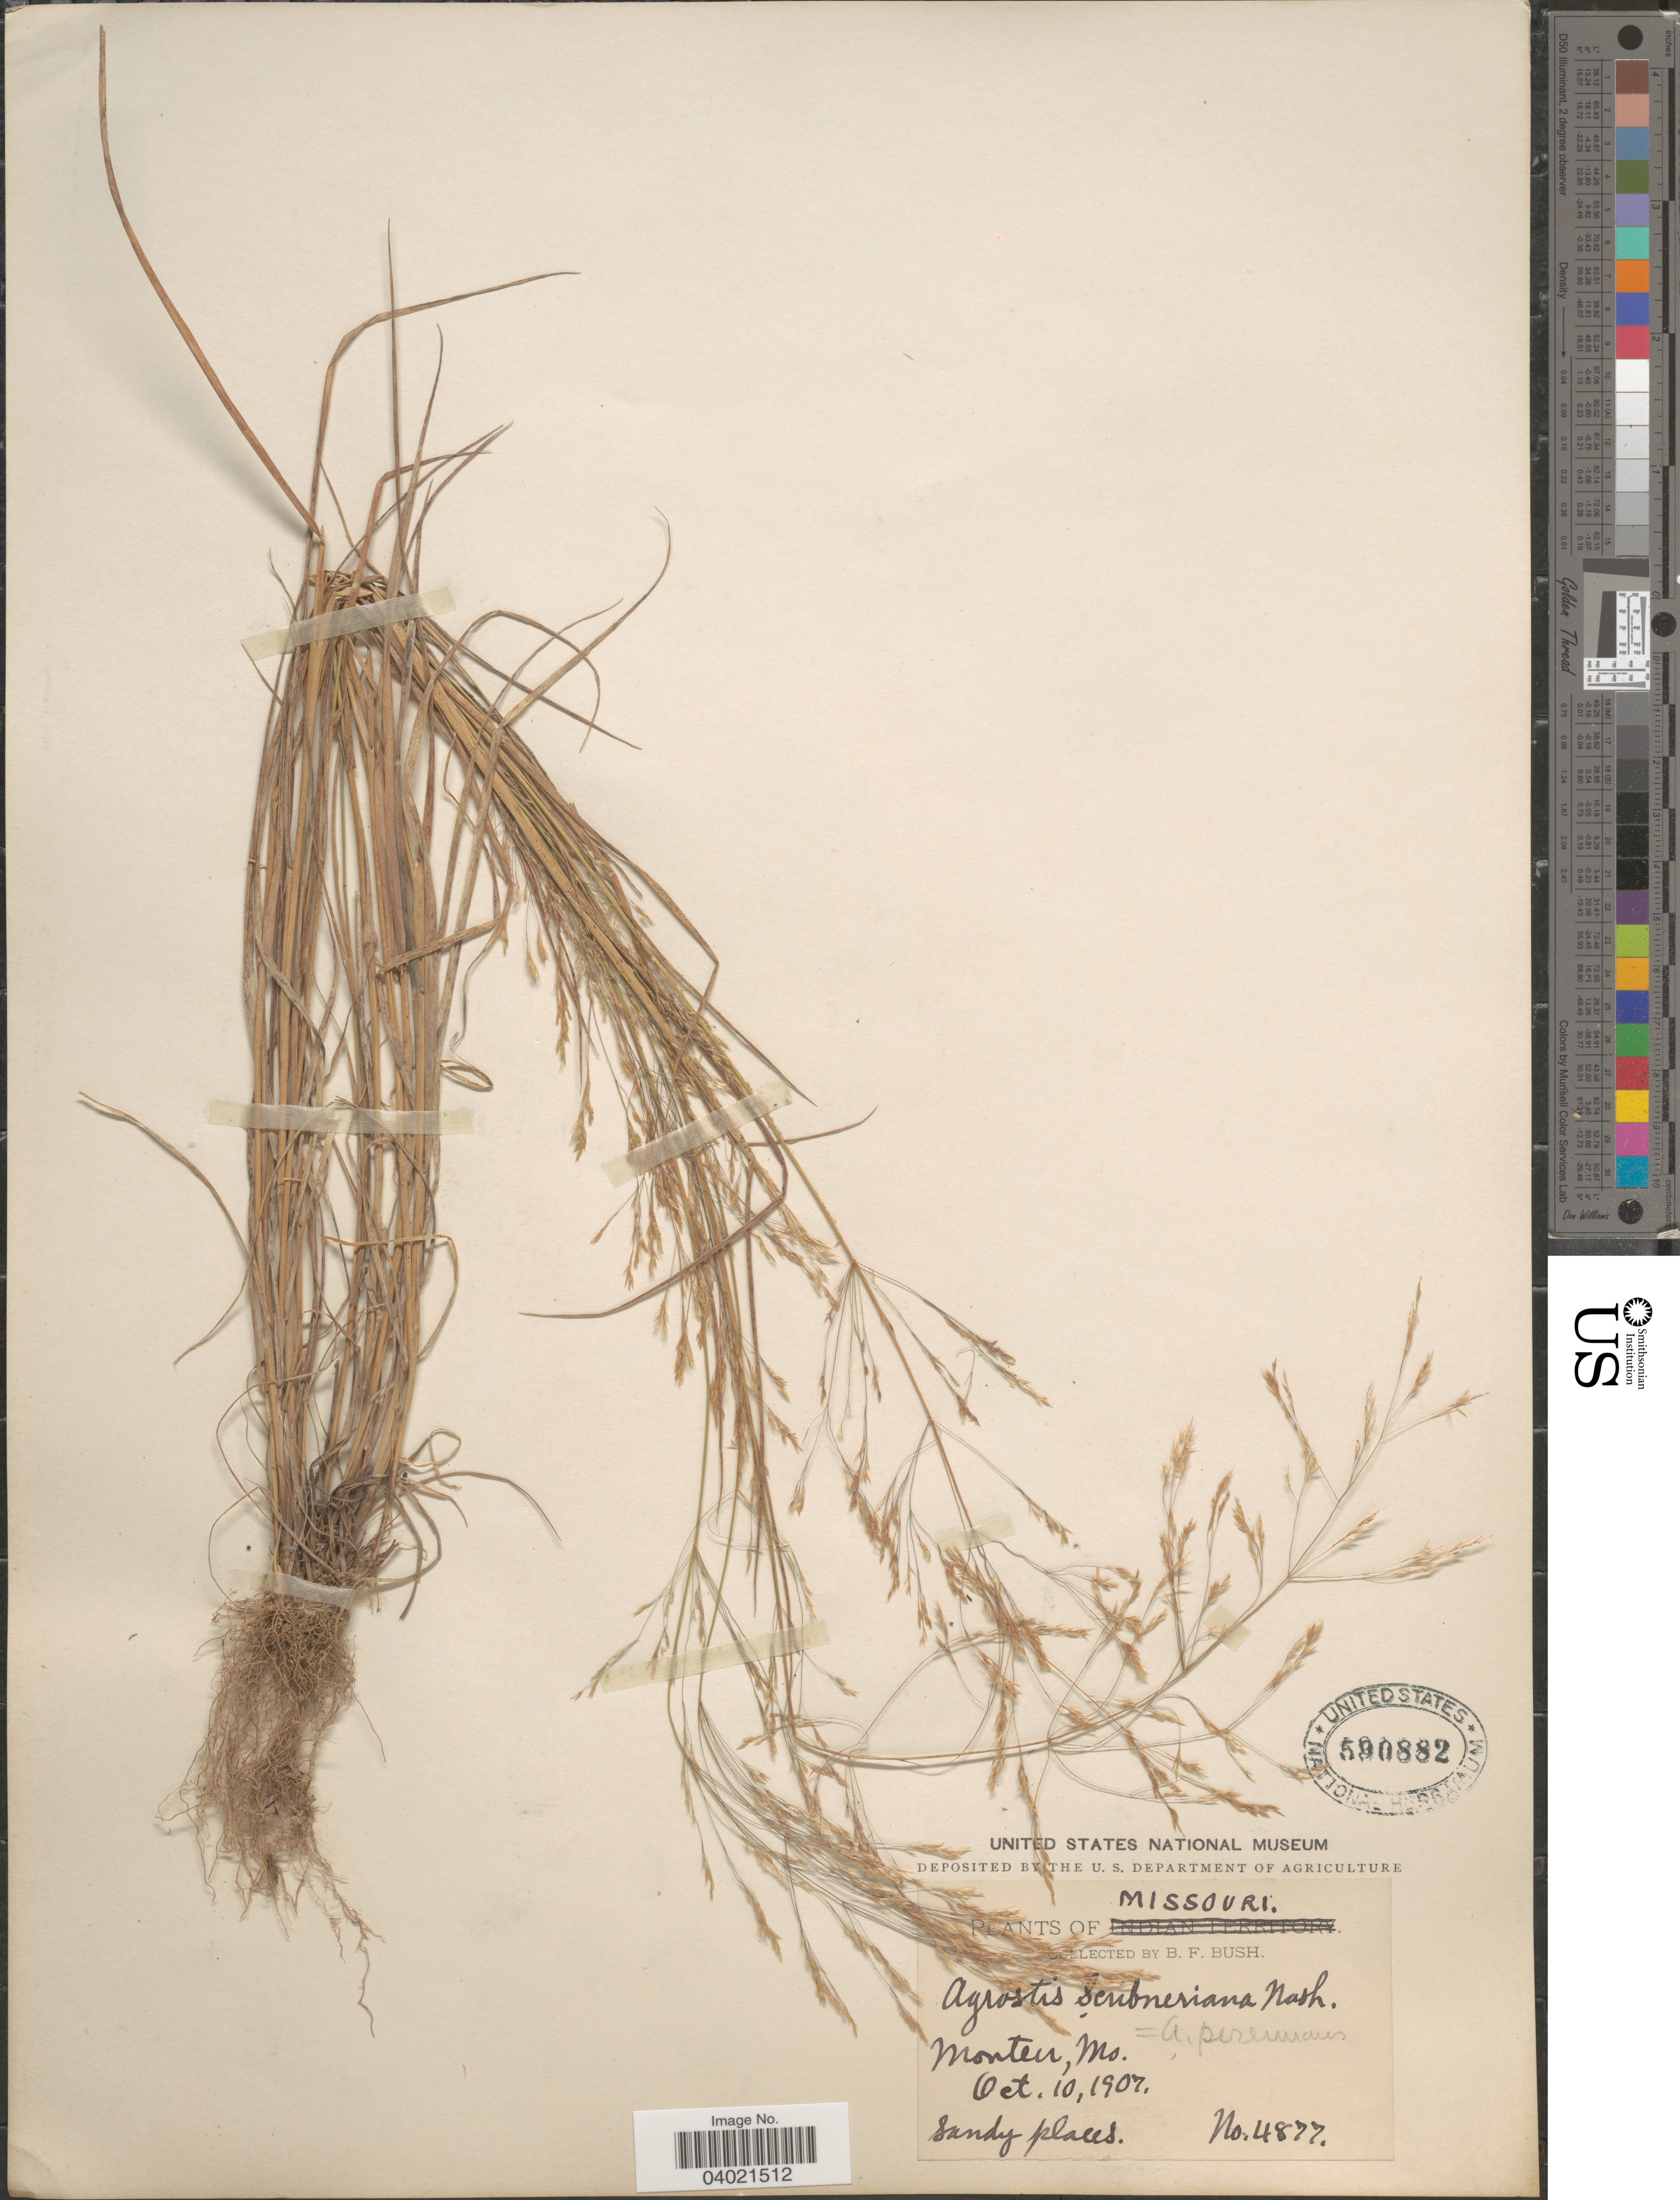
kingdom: Plantae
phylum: Tracheophyta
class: Liliopsida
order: Poales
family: Poaceae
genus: Agrostis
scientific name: Agrostis perennans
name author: (Walter) Tuck.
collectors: B. F. Bush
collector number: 4877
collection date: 1907-10-10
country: United States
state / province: Missouri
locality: Montier.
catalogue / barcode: US 590882